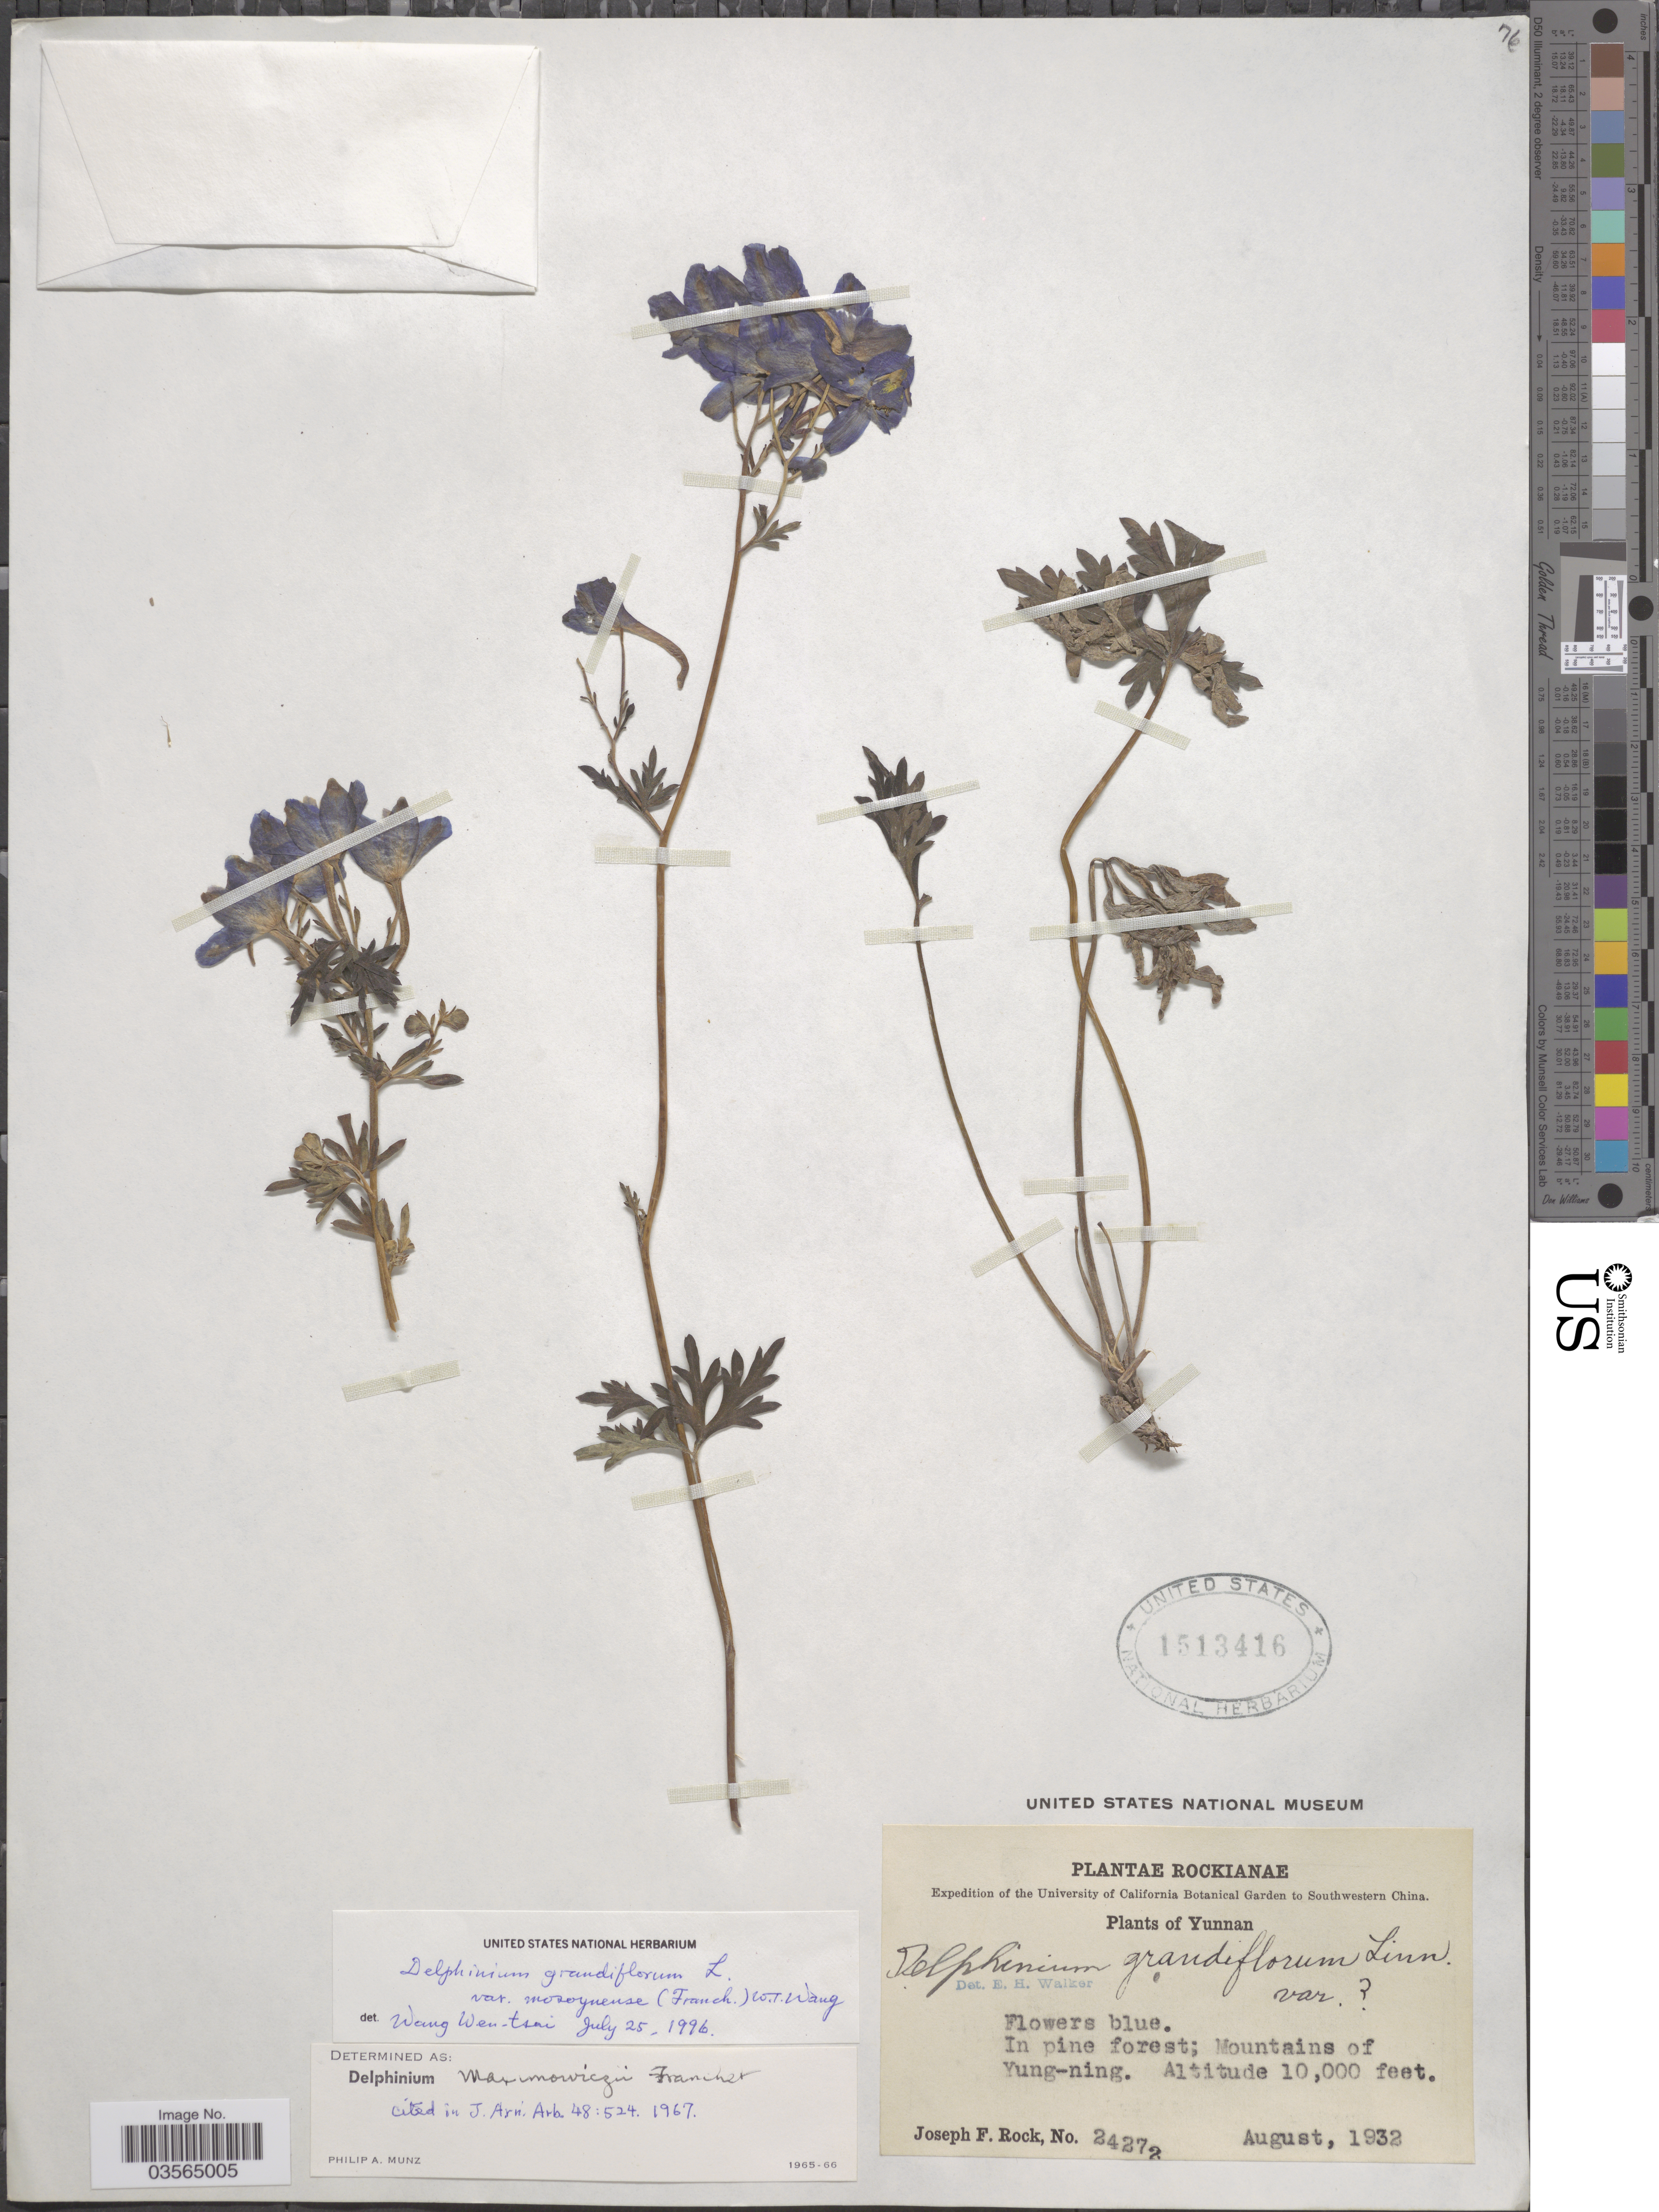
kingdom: Plantae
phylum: Tracheophyta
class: Magnoliopsida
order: Ranunculales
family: Ranunculaceae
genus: Delphinium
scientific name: Delphinium grandiflorum var. mosoynense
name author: (Franch.) Huth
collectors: J. F. Rock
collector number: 24272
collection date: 1932-08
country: China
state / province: Yunnan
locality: Southwestern China. Mountains of Yung-ning.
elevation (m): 3048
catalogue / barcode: US 1513416